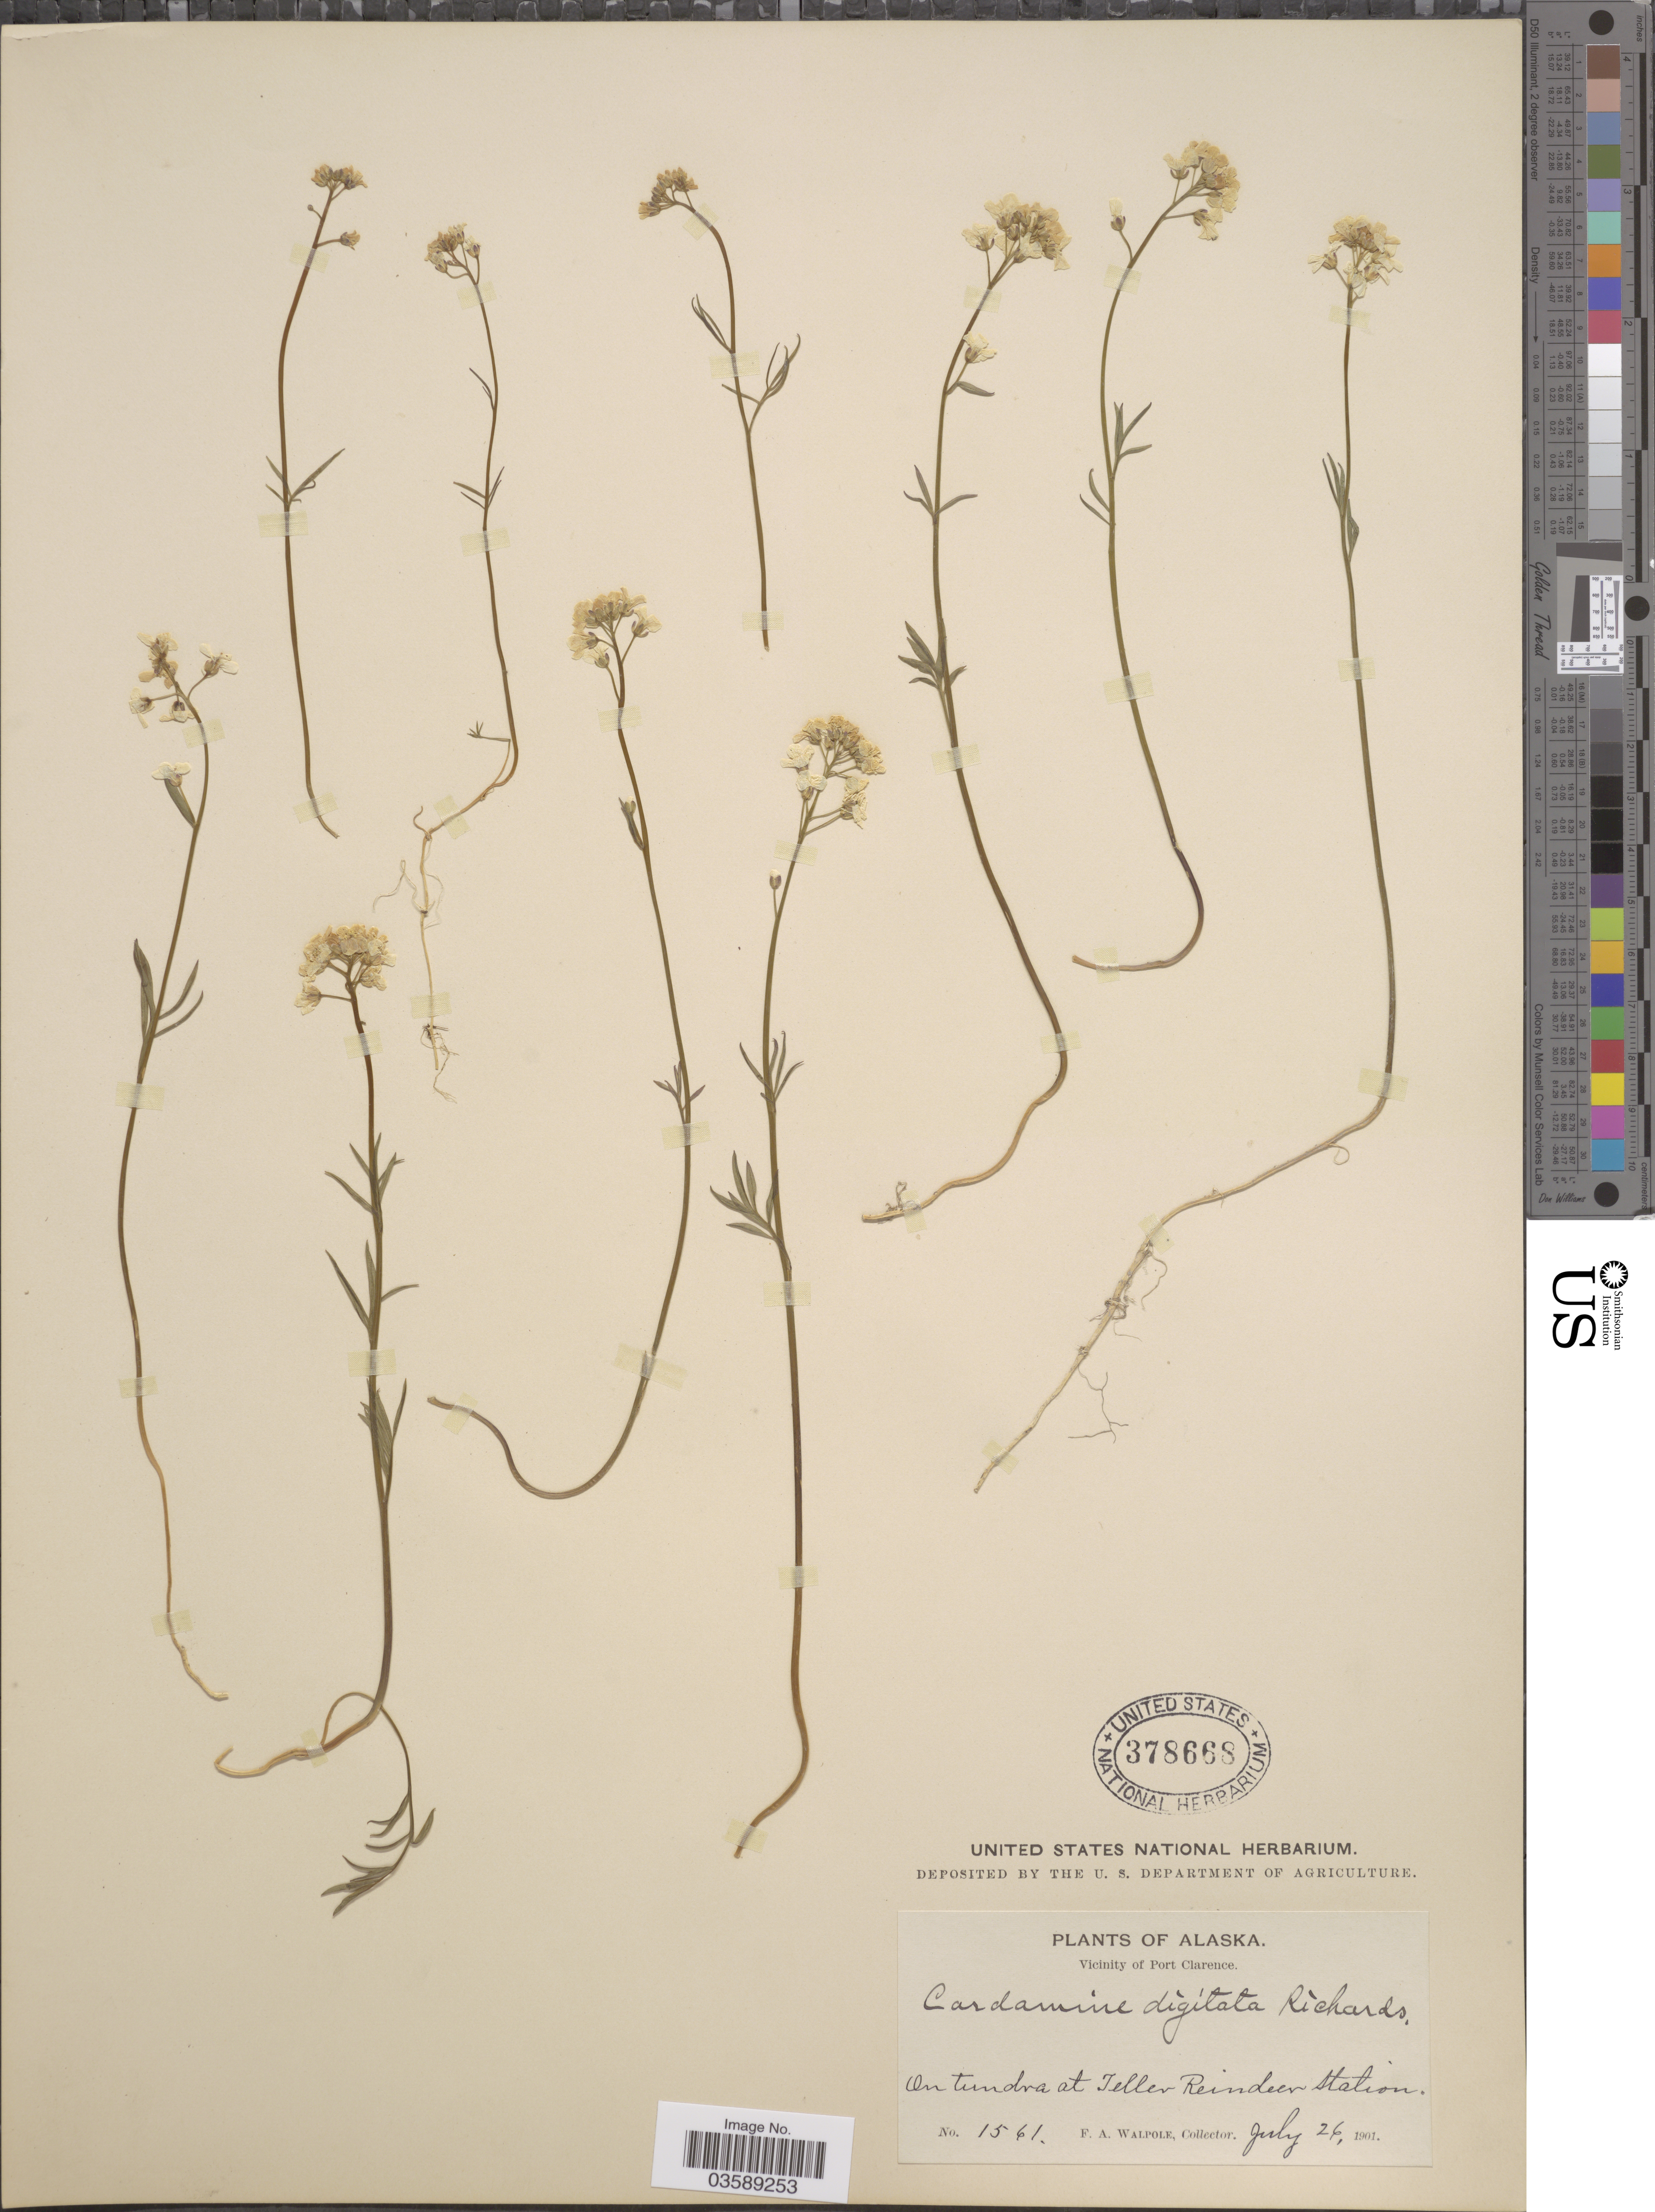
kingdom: Plantae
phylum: Tracheophyta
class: Magnoliopsida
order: Brassicales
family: Brassicaceae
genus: Cardamine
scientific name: Cardamine digitata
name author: Richardson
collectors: F. Walpole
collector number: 1561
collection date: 1901-07-26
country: United States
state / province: Alaska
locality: Vicinity of Port Clarence. On tundra at Teller Reindeer Station.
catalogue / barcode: US 378668